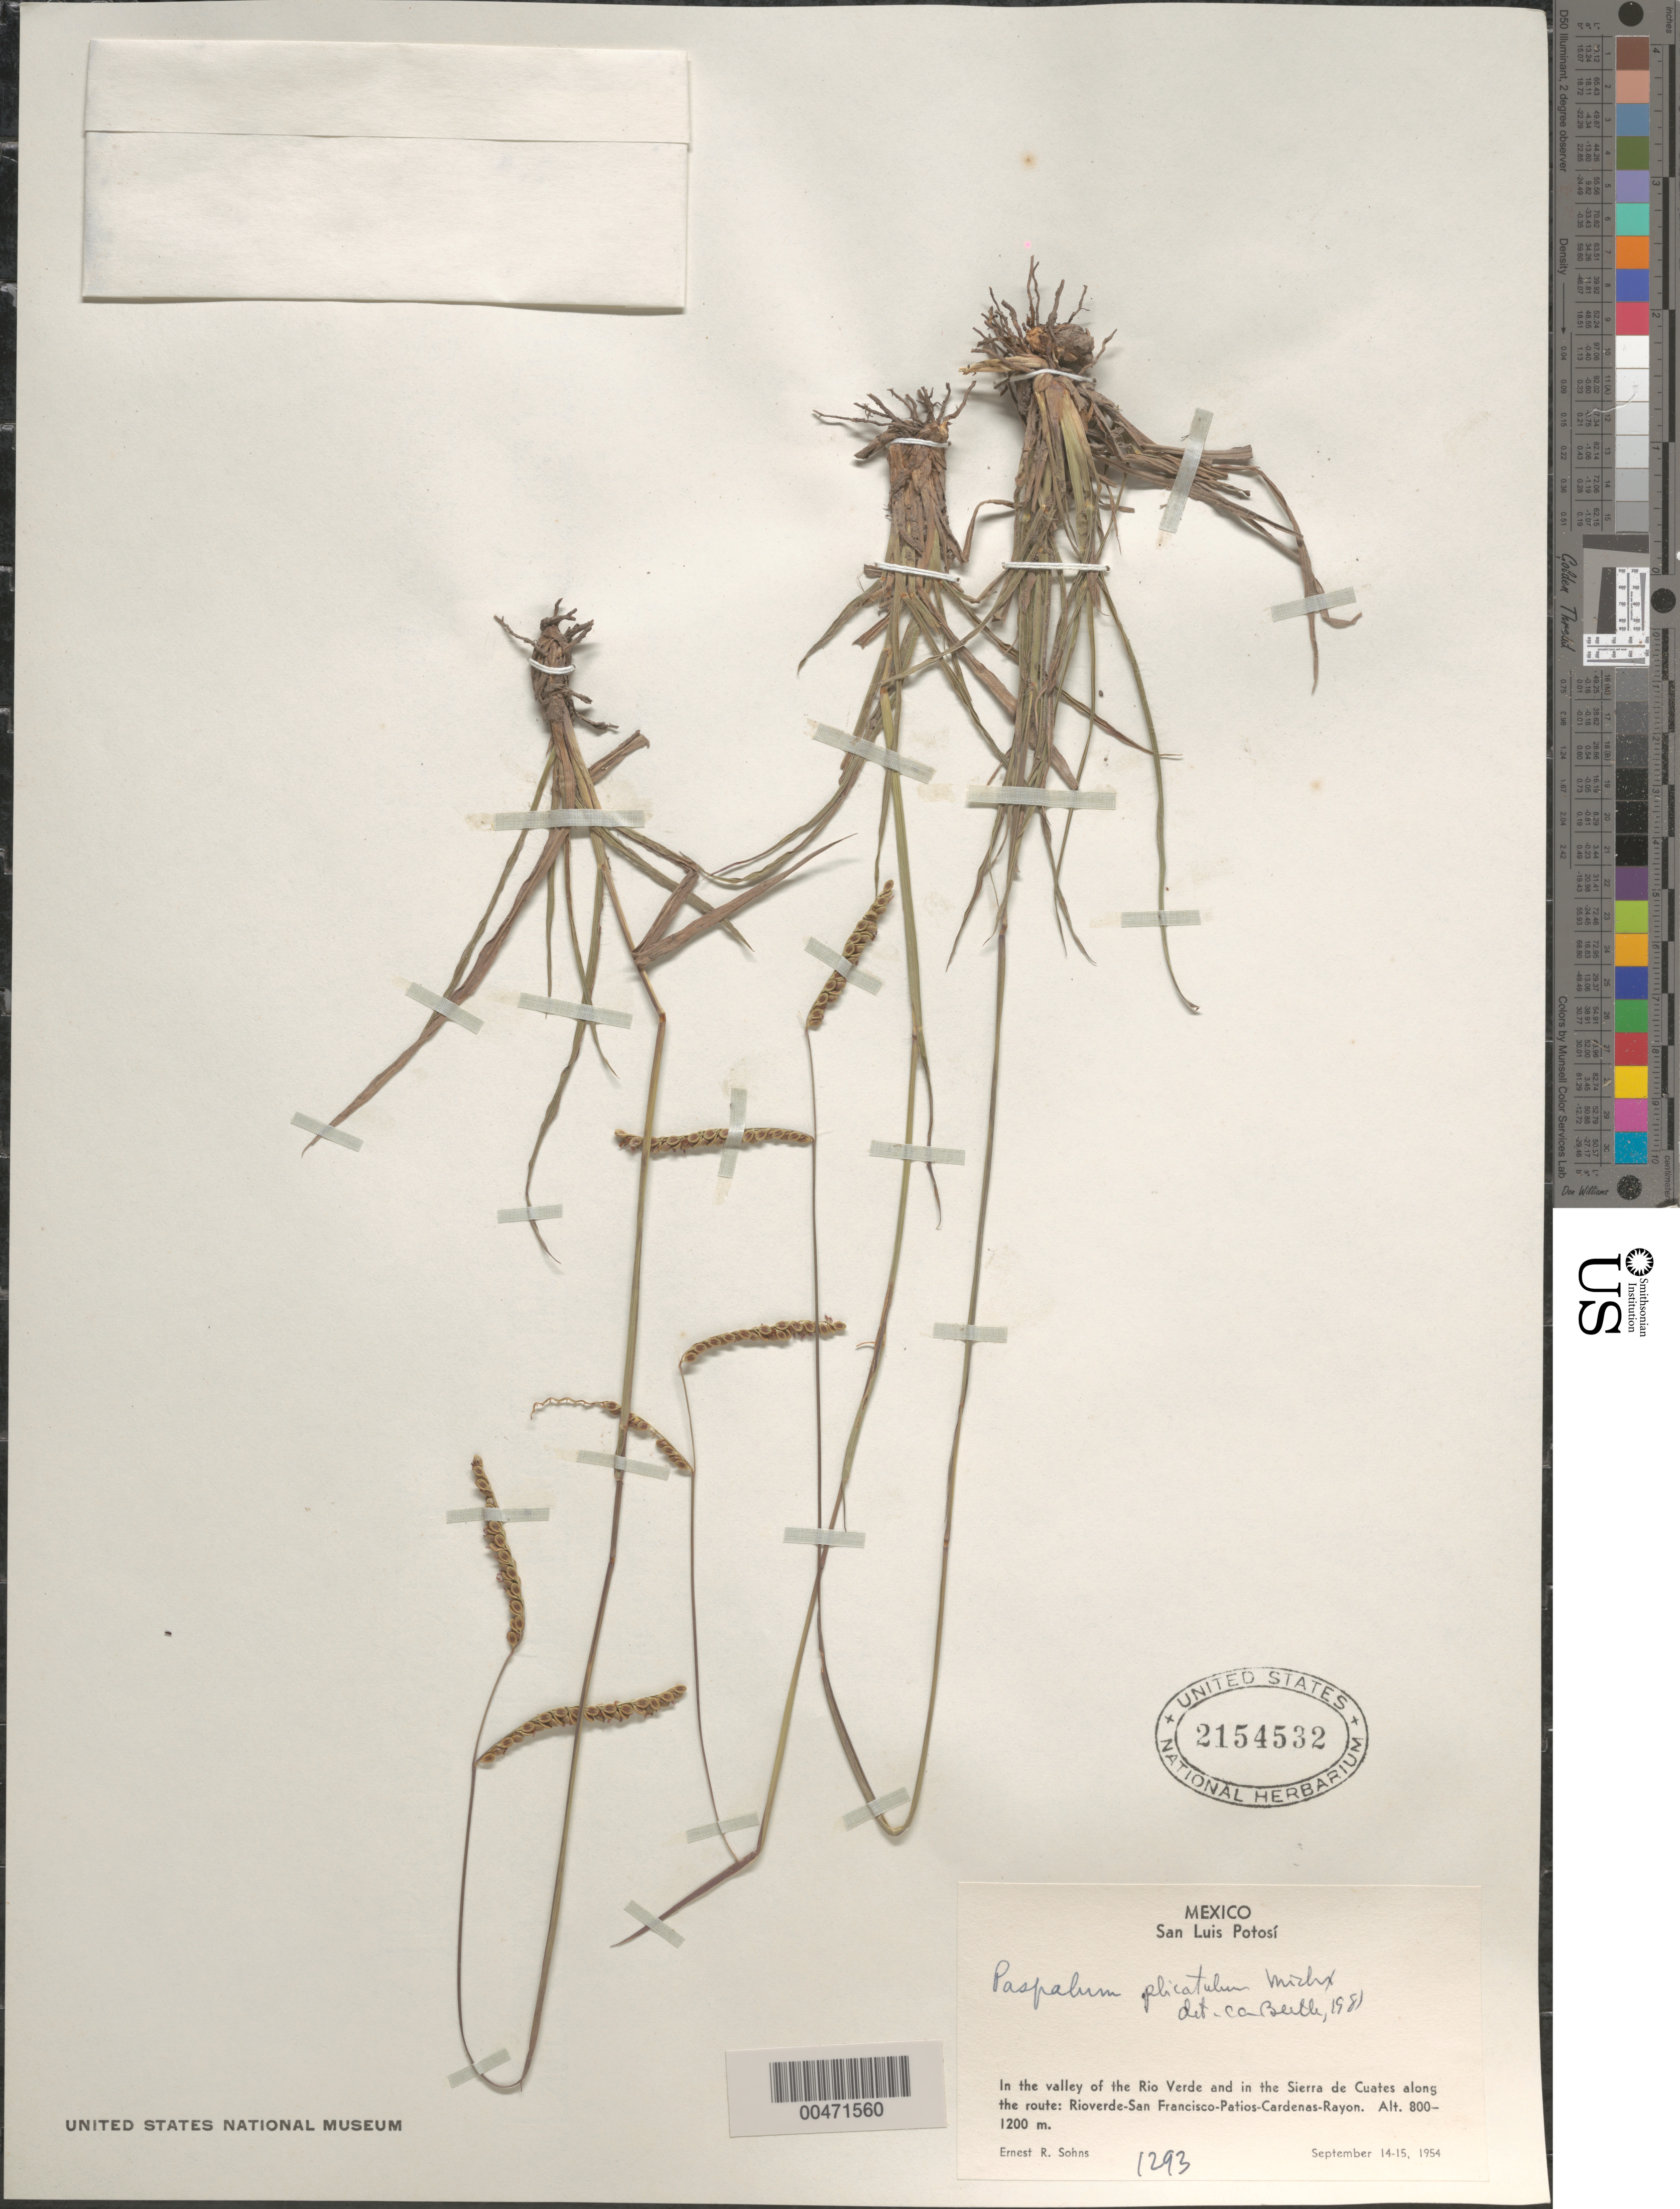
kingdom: Plantae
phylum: Tracheophyta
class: Liliopsida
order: Poales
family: Poaceae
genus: Paspalum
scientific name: Paspalum plicatulum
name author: Michx.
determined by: Beetle, Alan A.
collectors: E. R. Sohns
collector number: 1293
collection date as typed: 14 Sep 1954 to 15 Sep 1954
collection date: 1954-09-14/1954-09-15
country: Mexico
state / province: San Luis Potosi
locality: In the valley of the Rio Verde & in the Sierra de Cuates along the route: Rioverde-San Francisco-Patios-Cardenas-Rayon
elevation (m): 800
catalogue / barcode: US 2154532